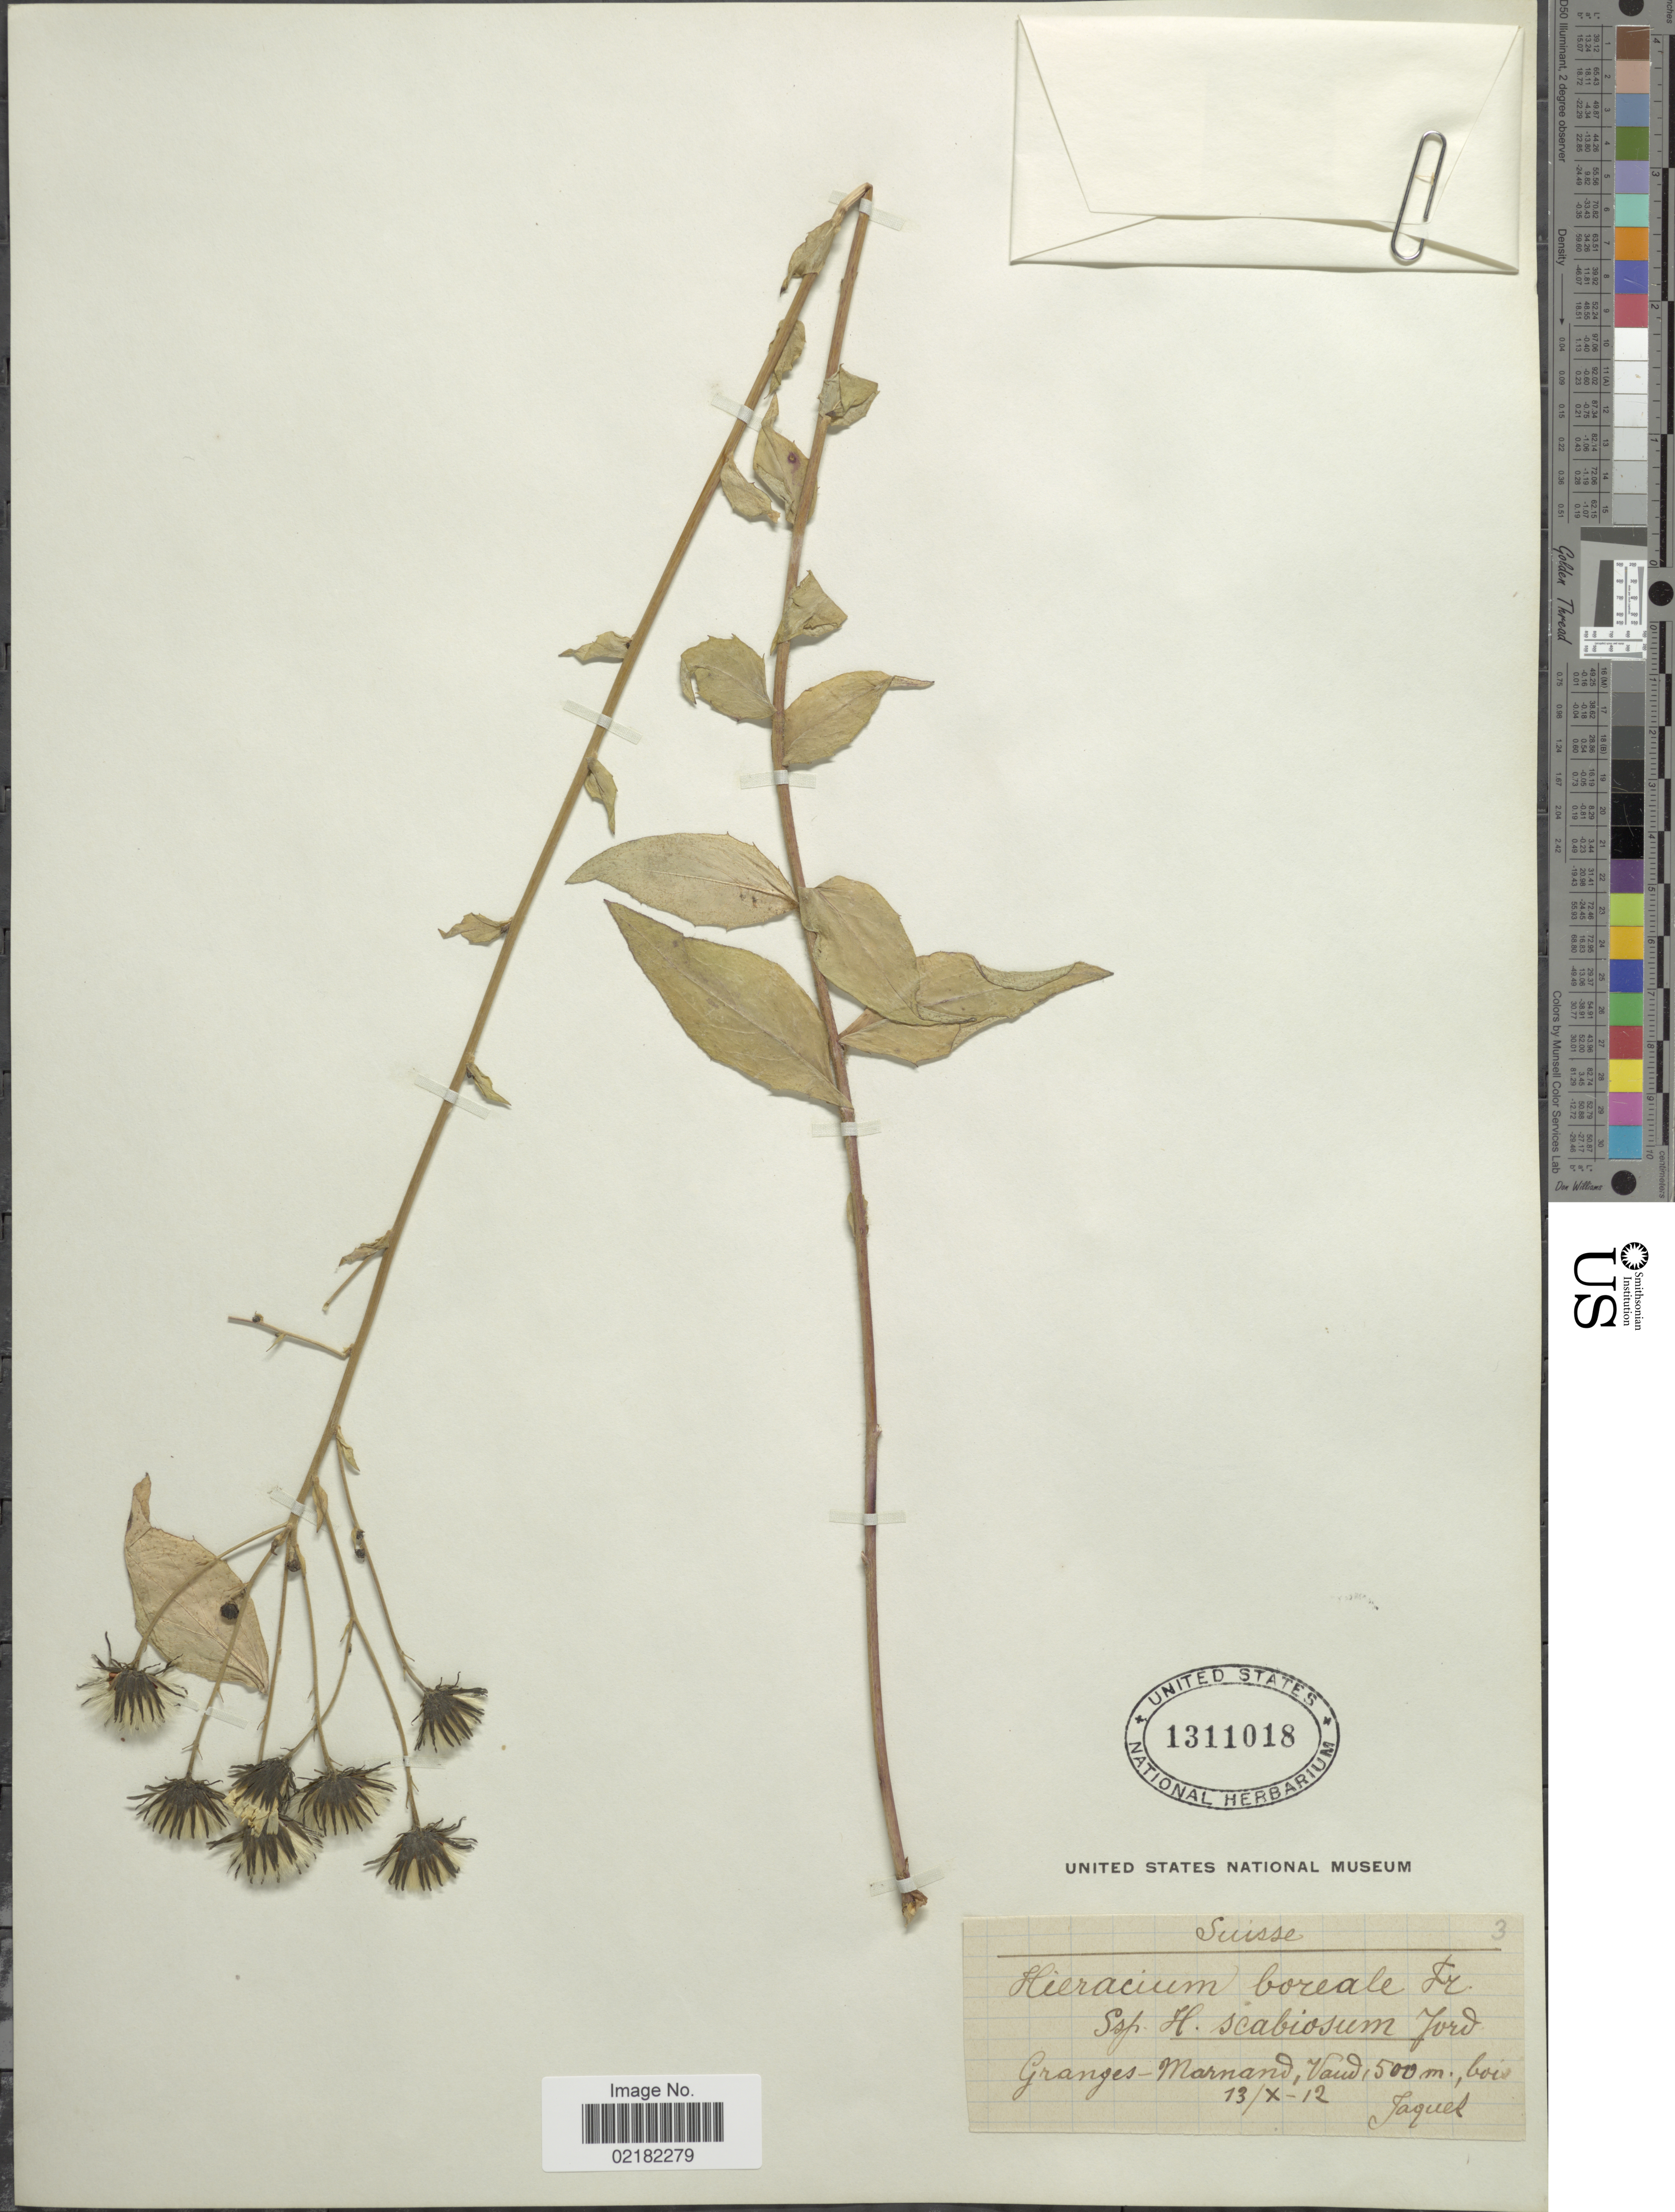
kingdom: Plantae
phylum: Tracheophyta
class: Magnoliopsida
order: Asterales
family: Asteraceae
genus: Hieracium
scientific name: Hieracium sabaudum subsp. boreale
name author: (Fr.) Hayek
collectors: -. Jaquel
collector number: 3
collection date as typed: Transcribed d/m/y: 13/10/12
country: Switzerland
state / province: Vaud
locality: Granges-Marnand, bois.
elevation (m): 500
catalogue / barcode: US 1311018